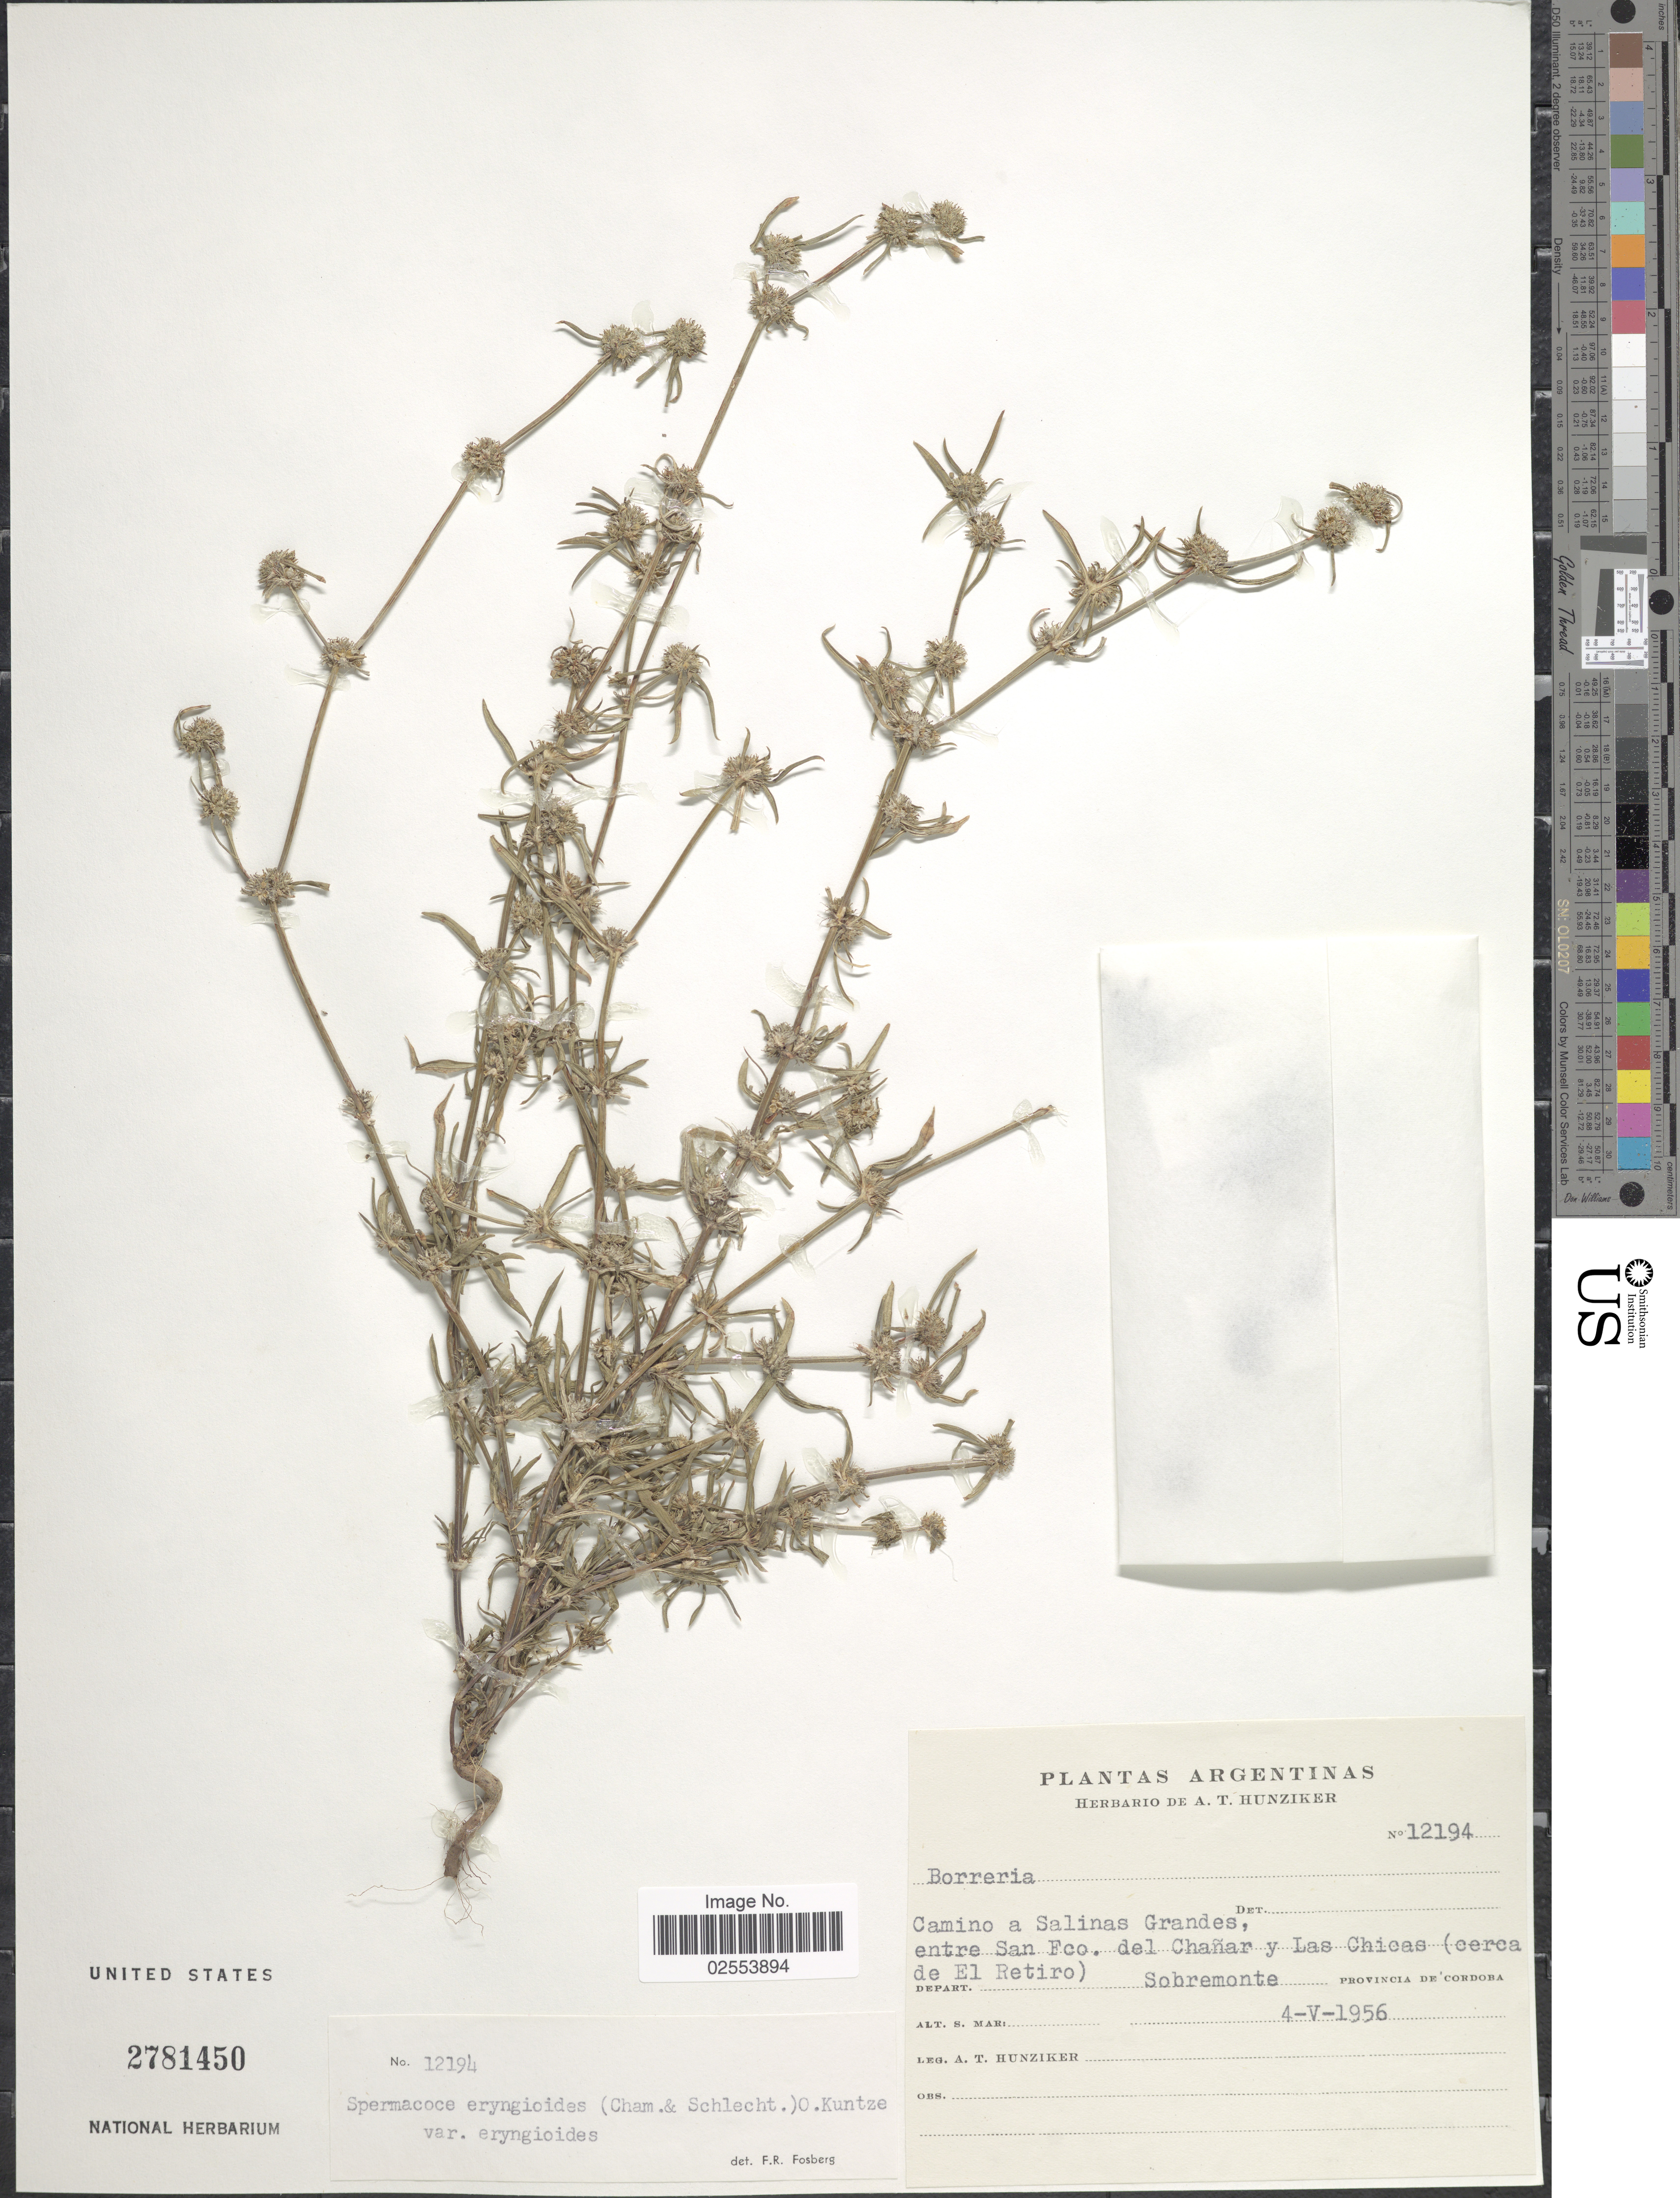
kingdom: Plantae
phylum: Tracheophyta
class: Magnoliopsida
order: Gentianales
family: Rubiaceae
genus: Spermacoce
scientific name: Spermacoce eryngioides var. eryngioides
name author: (Cham. & Schltdl.) Kuntze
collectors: A. T. Hunziker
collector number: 12194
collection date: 1956-05-04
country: Argentina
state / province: Cordoba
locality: Camino a Salinas Grandes, entre San Fco. del Canar y Las Chicas (cerca de El Retiro), Depart. Sobremonte.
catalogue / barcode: US 2781450